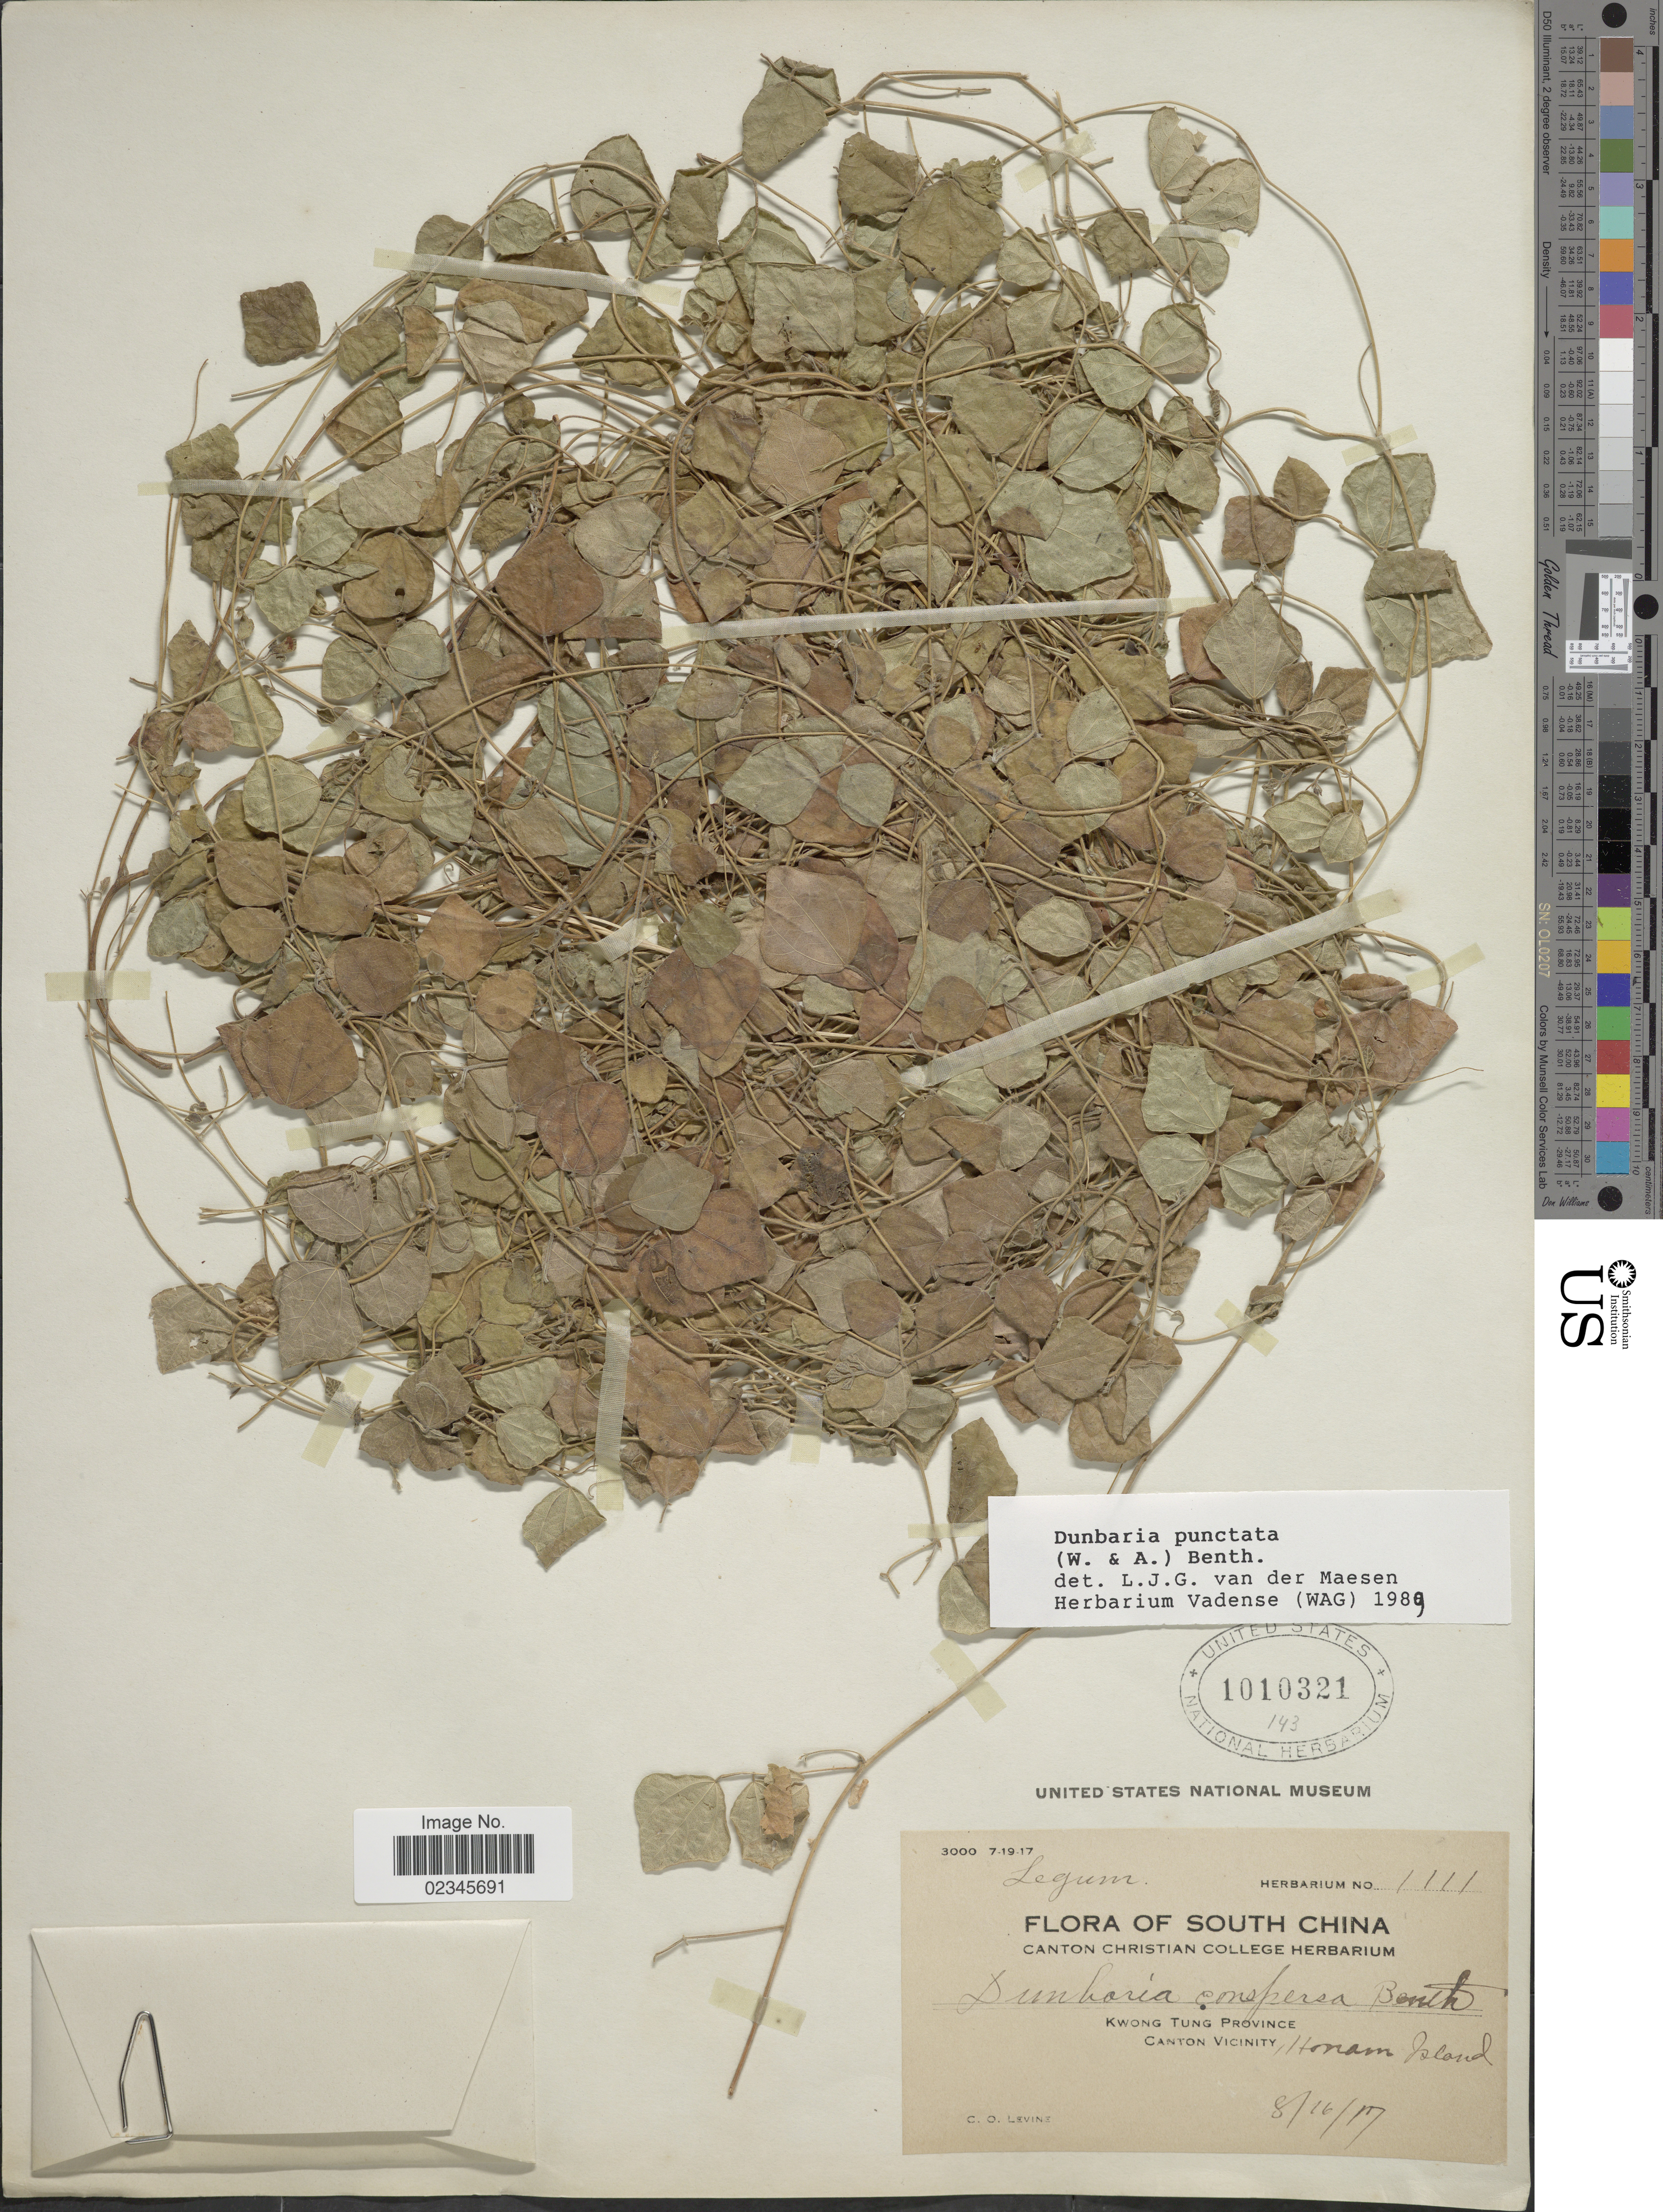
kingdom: Plantae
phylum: Tracheophyta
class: Magnoliopsida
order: Fabales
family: Fabaceae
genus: Dunbaria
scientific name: Dunbaria punctata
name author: (Wight & Arn.) Benth.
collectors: C. O. Levine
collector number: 1111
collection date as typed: Transcribed d/m/y: 16/8/17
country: China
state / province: Guangdong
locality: Kwong Tung Province, Canton Vicinity/Honam Island.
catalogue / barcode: US 1010321